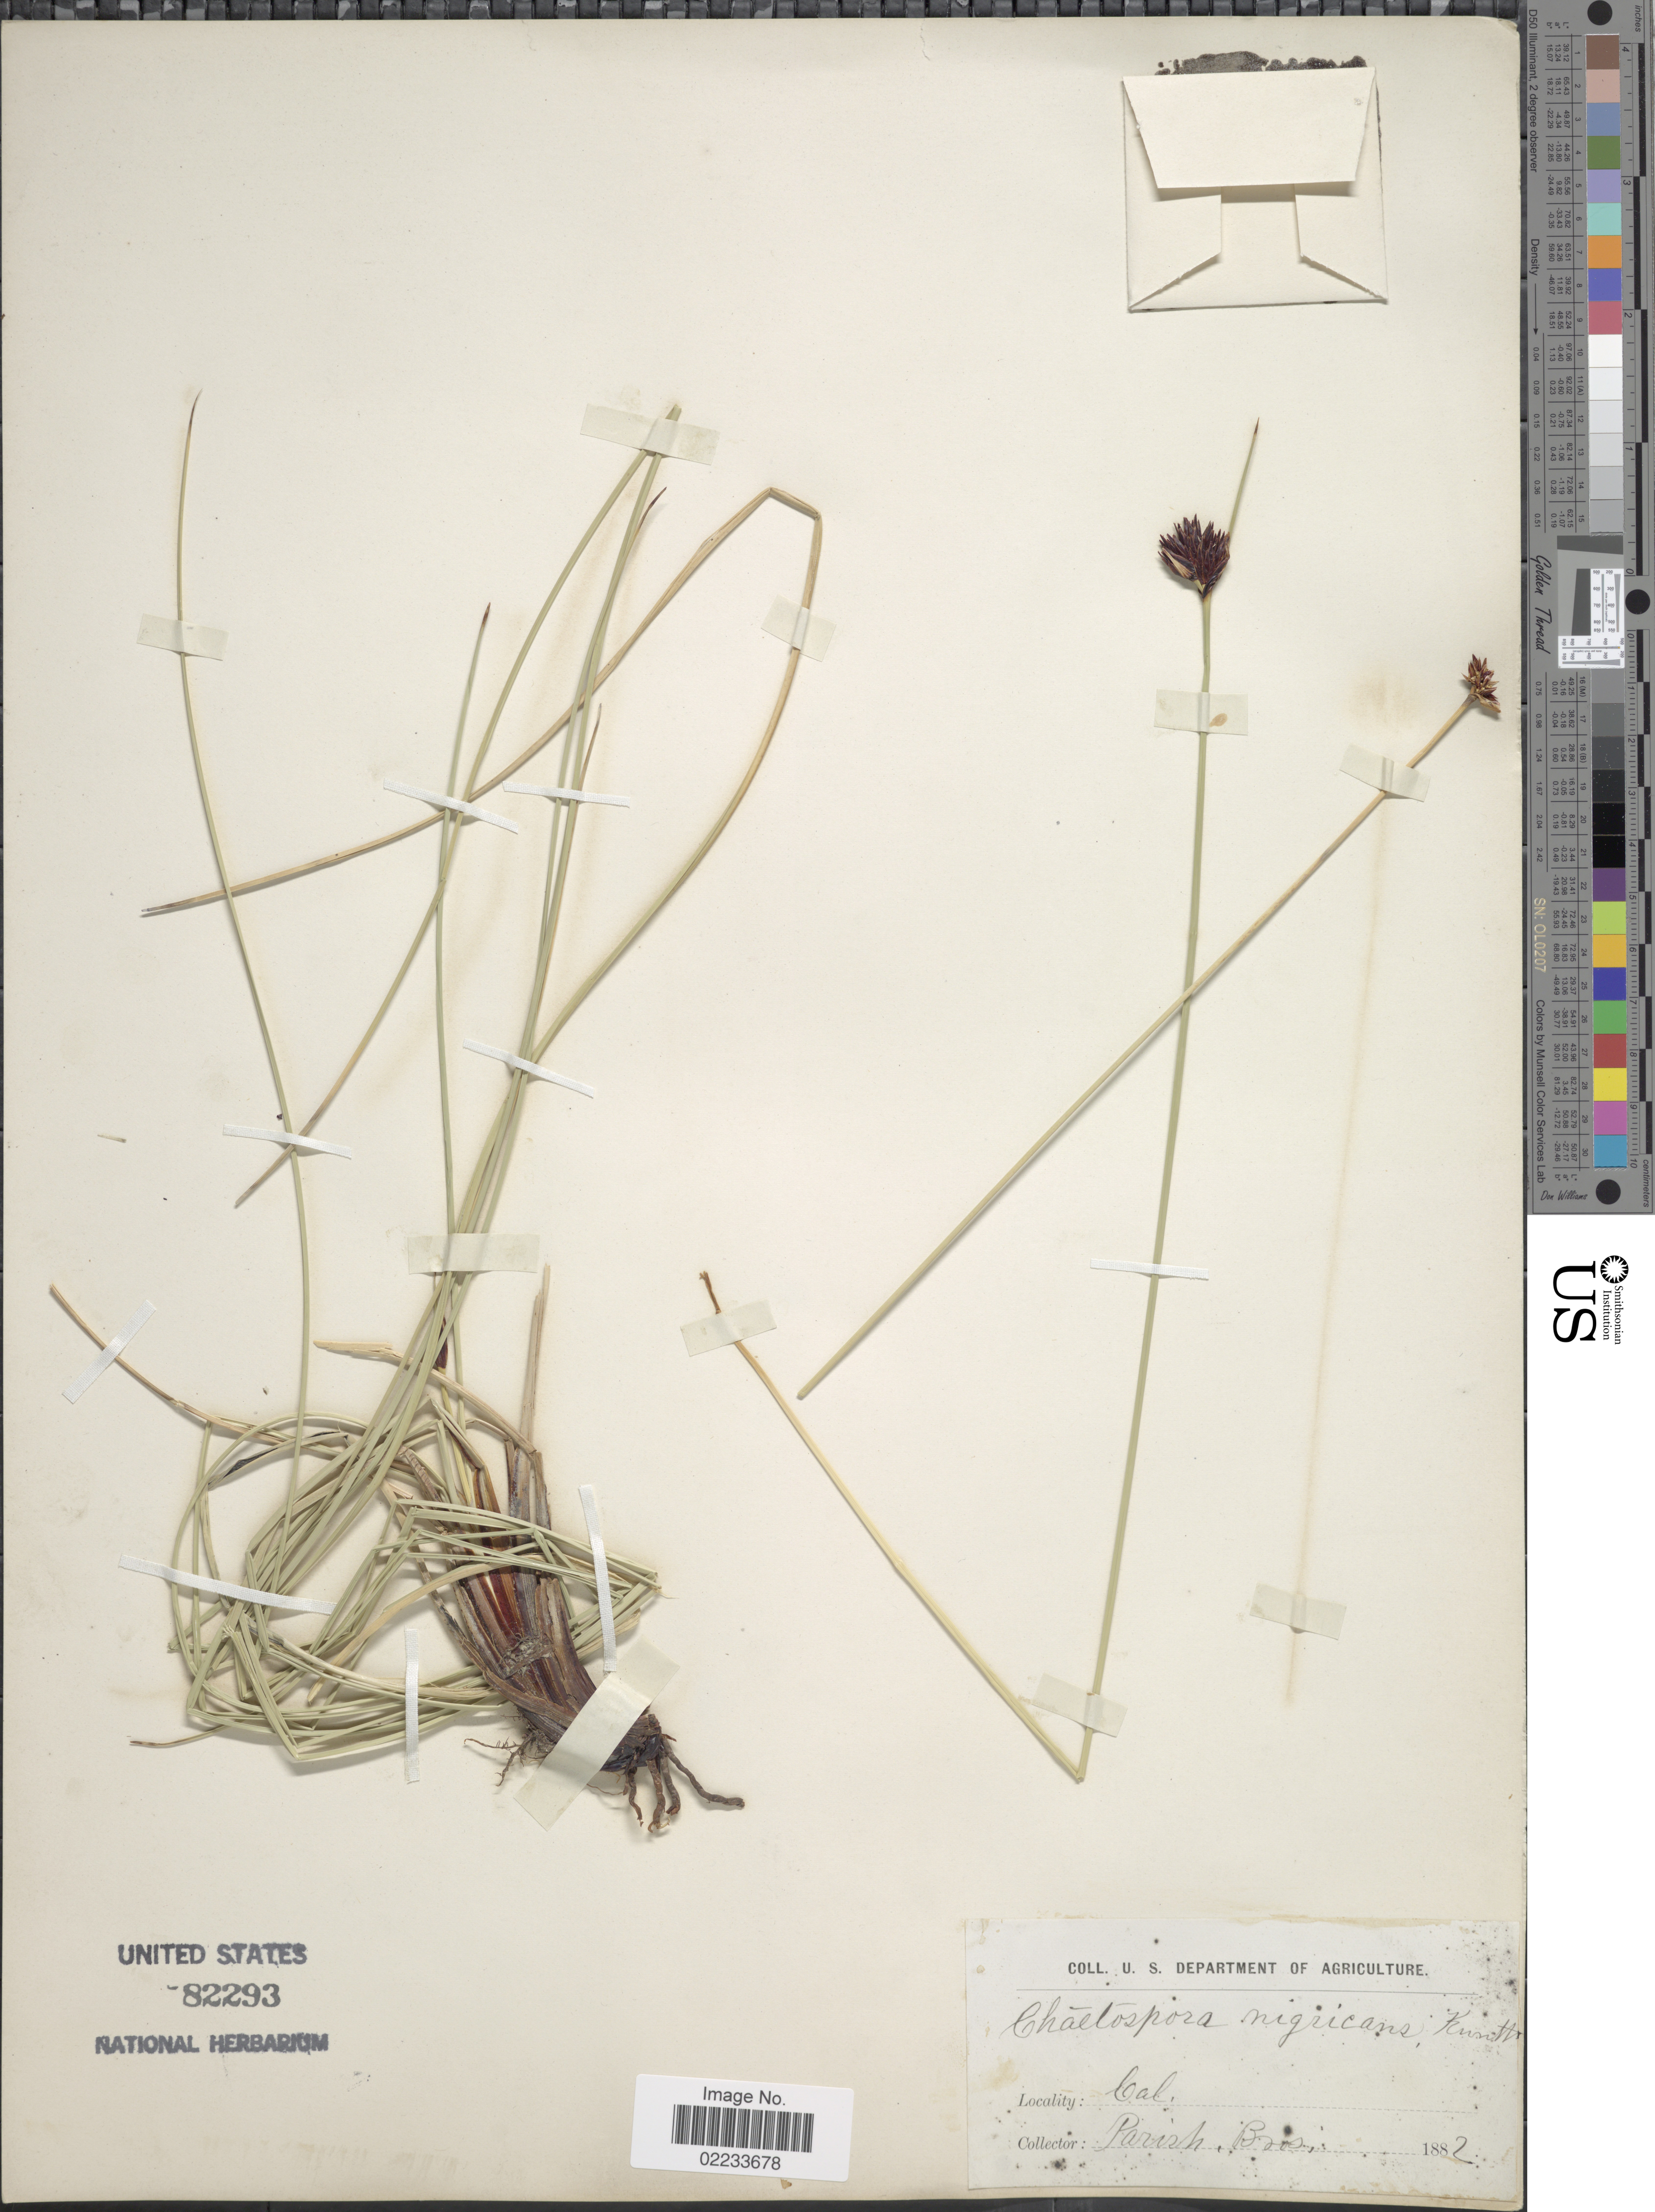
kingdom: Plantae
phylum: Tracheophyta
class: Liliopsida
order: Poales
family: Cyperaceae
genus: Schoenus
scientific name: Schoenus nigricans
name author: L.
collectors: Parish Bros.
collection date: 1882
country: United States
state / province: California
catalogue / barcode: US 82293